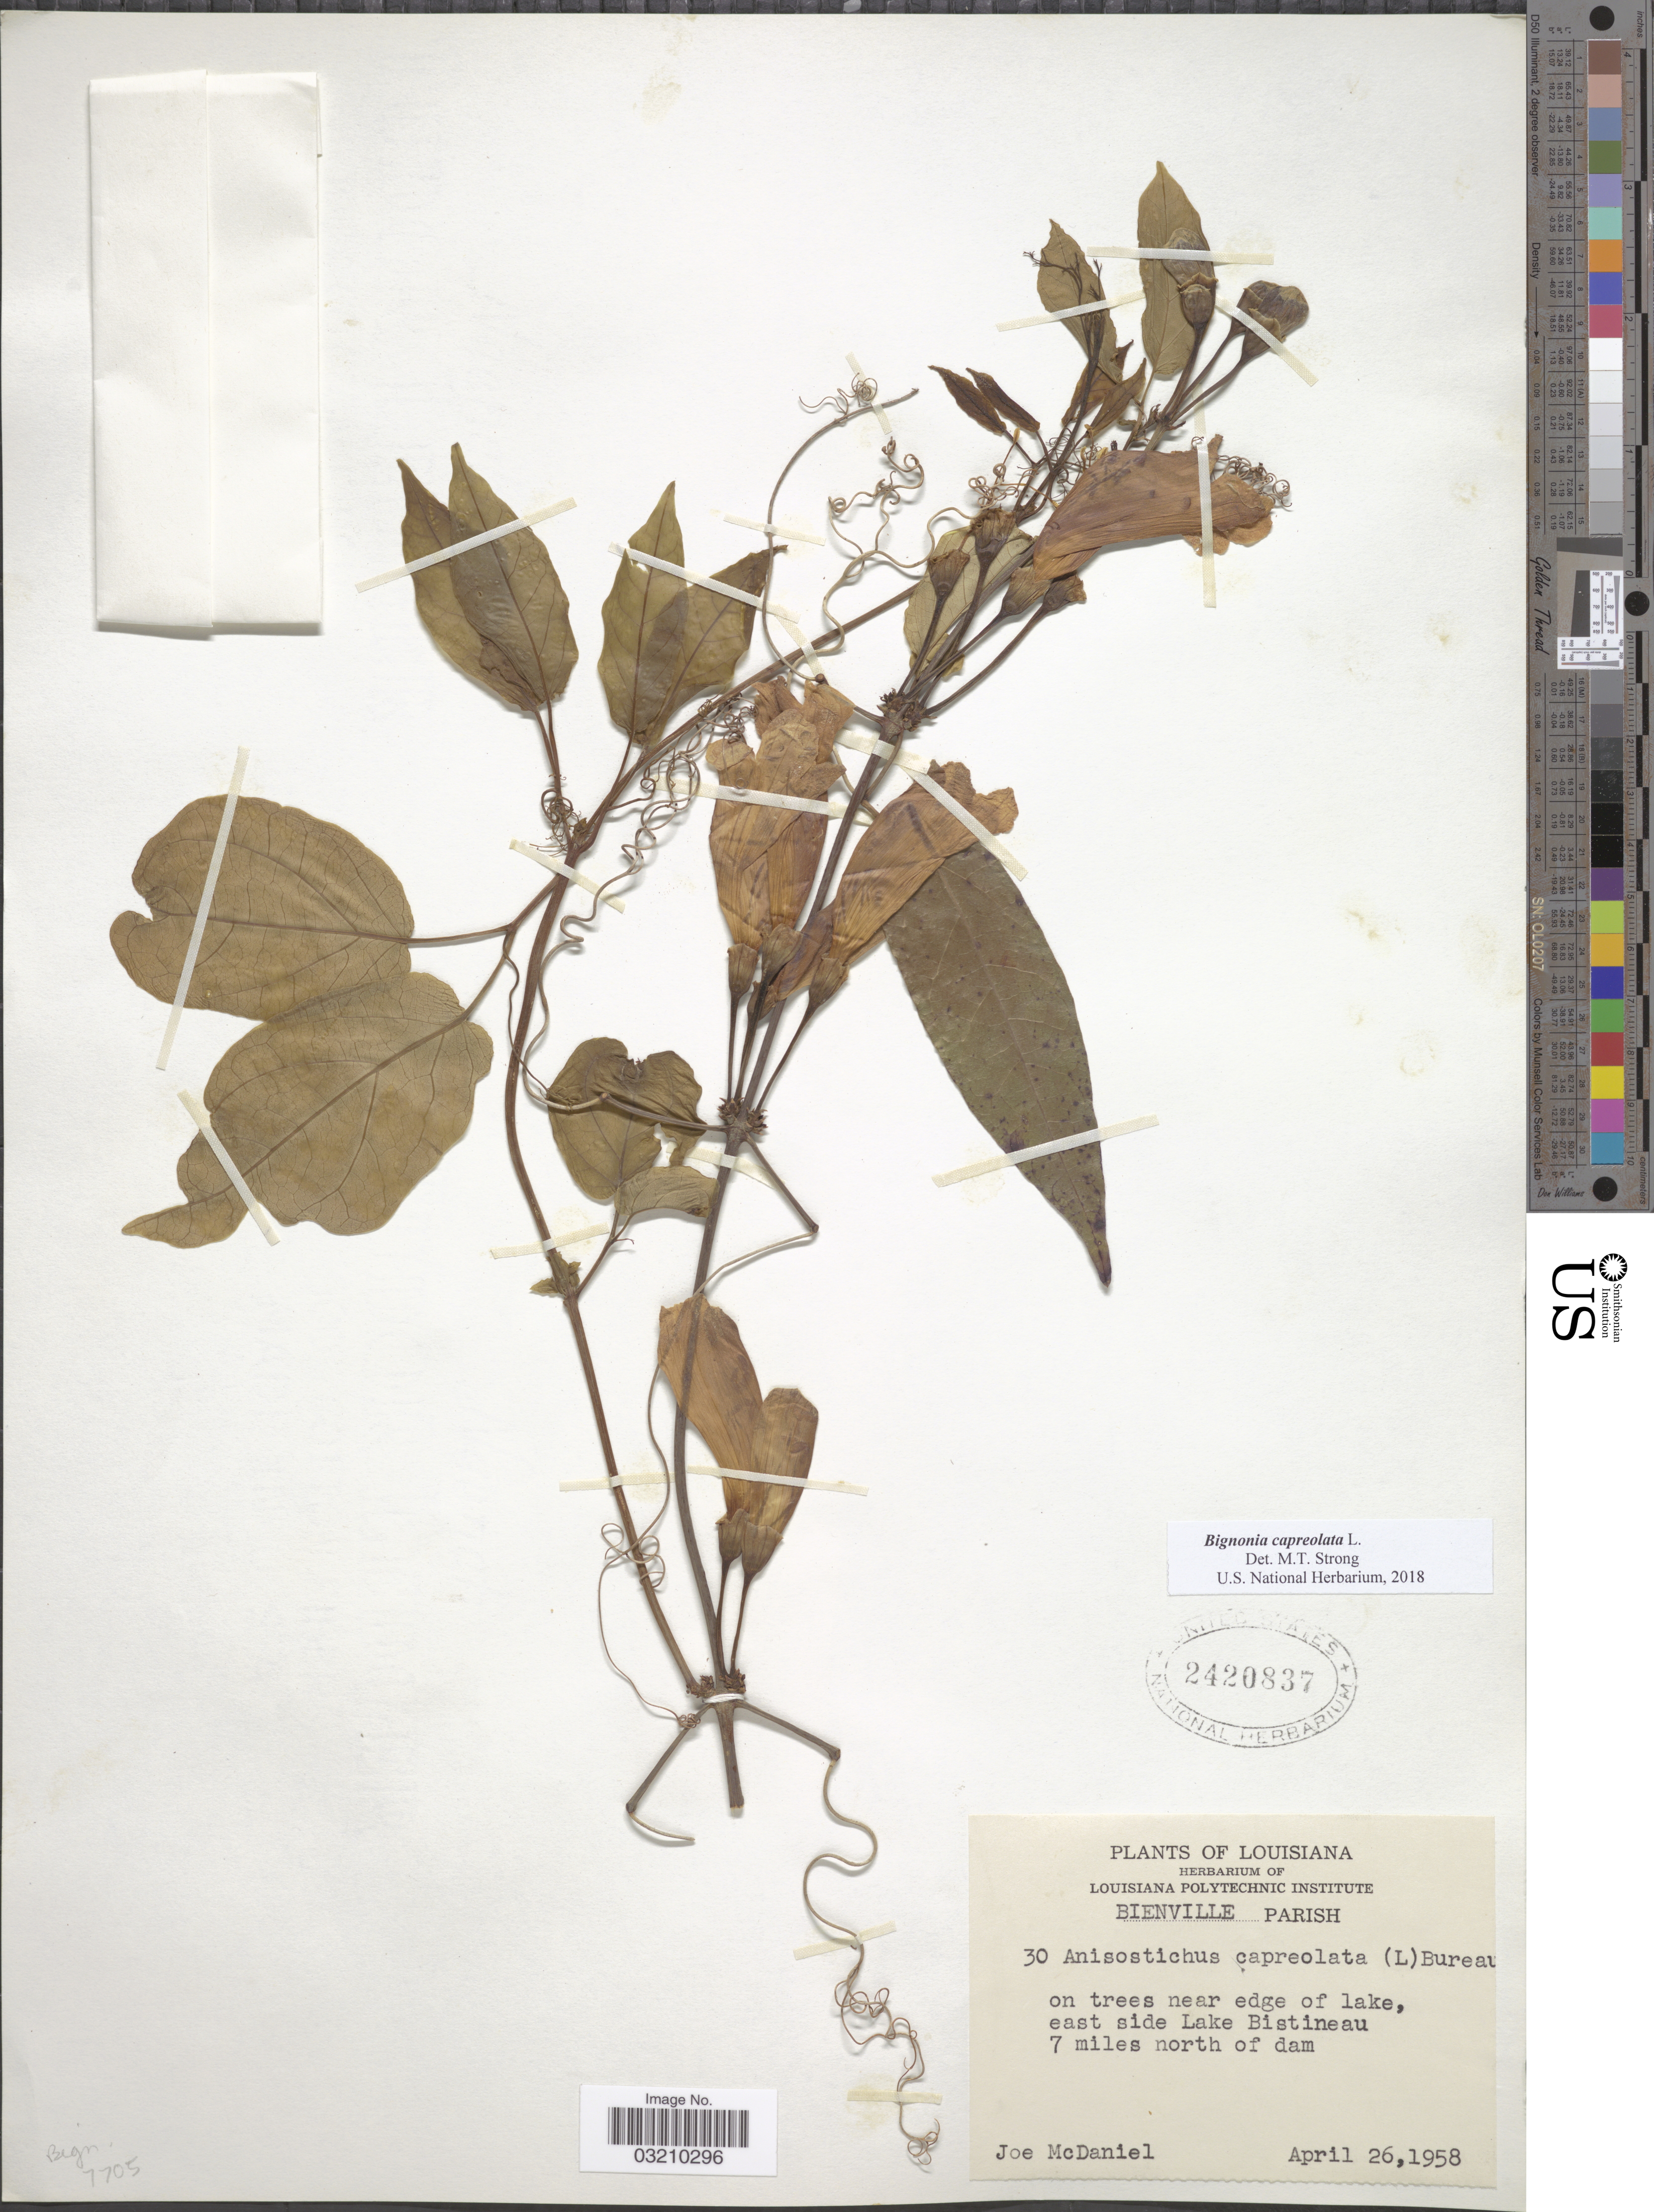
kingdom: Plantae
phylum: Tracheophyta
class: Magnoliopsida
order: Lamiales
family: Bignoniaceae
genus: Bignonia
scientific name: Bignonia capreolata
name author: L.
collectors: J. C. McDaniel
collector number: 30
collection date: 1958-04-26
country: United States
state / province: Louisiana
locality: On trees near edge of lake, east side Lake Bistineau 7 miles north of dam.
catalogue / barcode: US 2420837